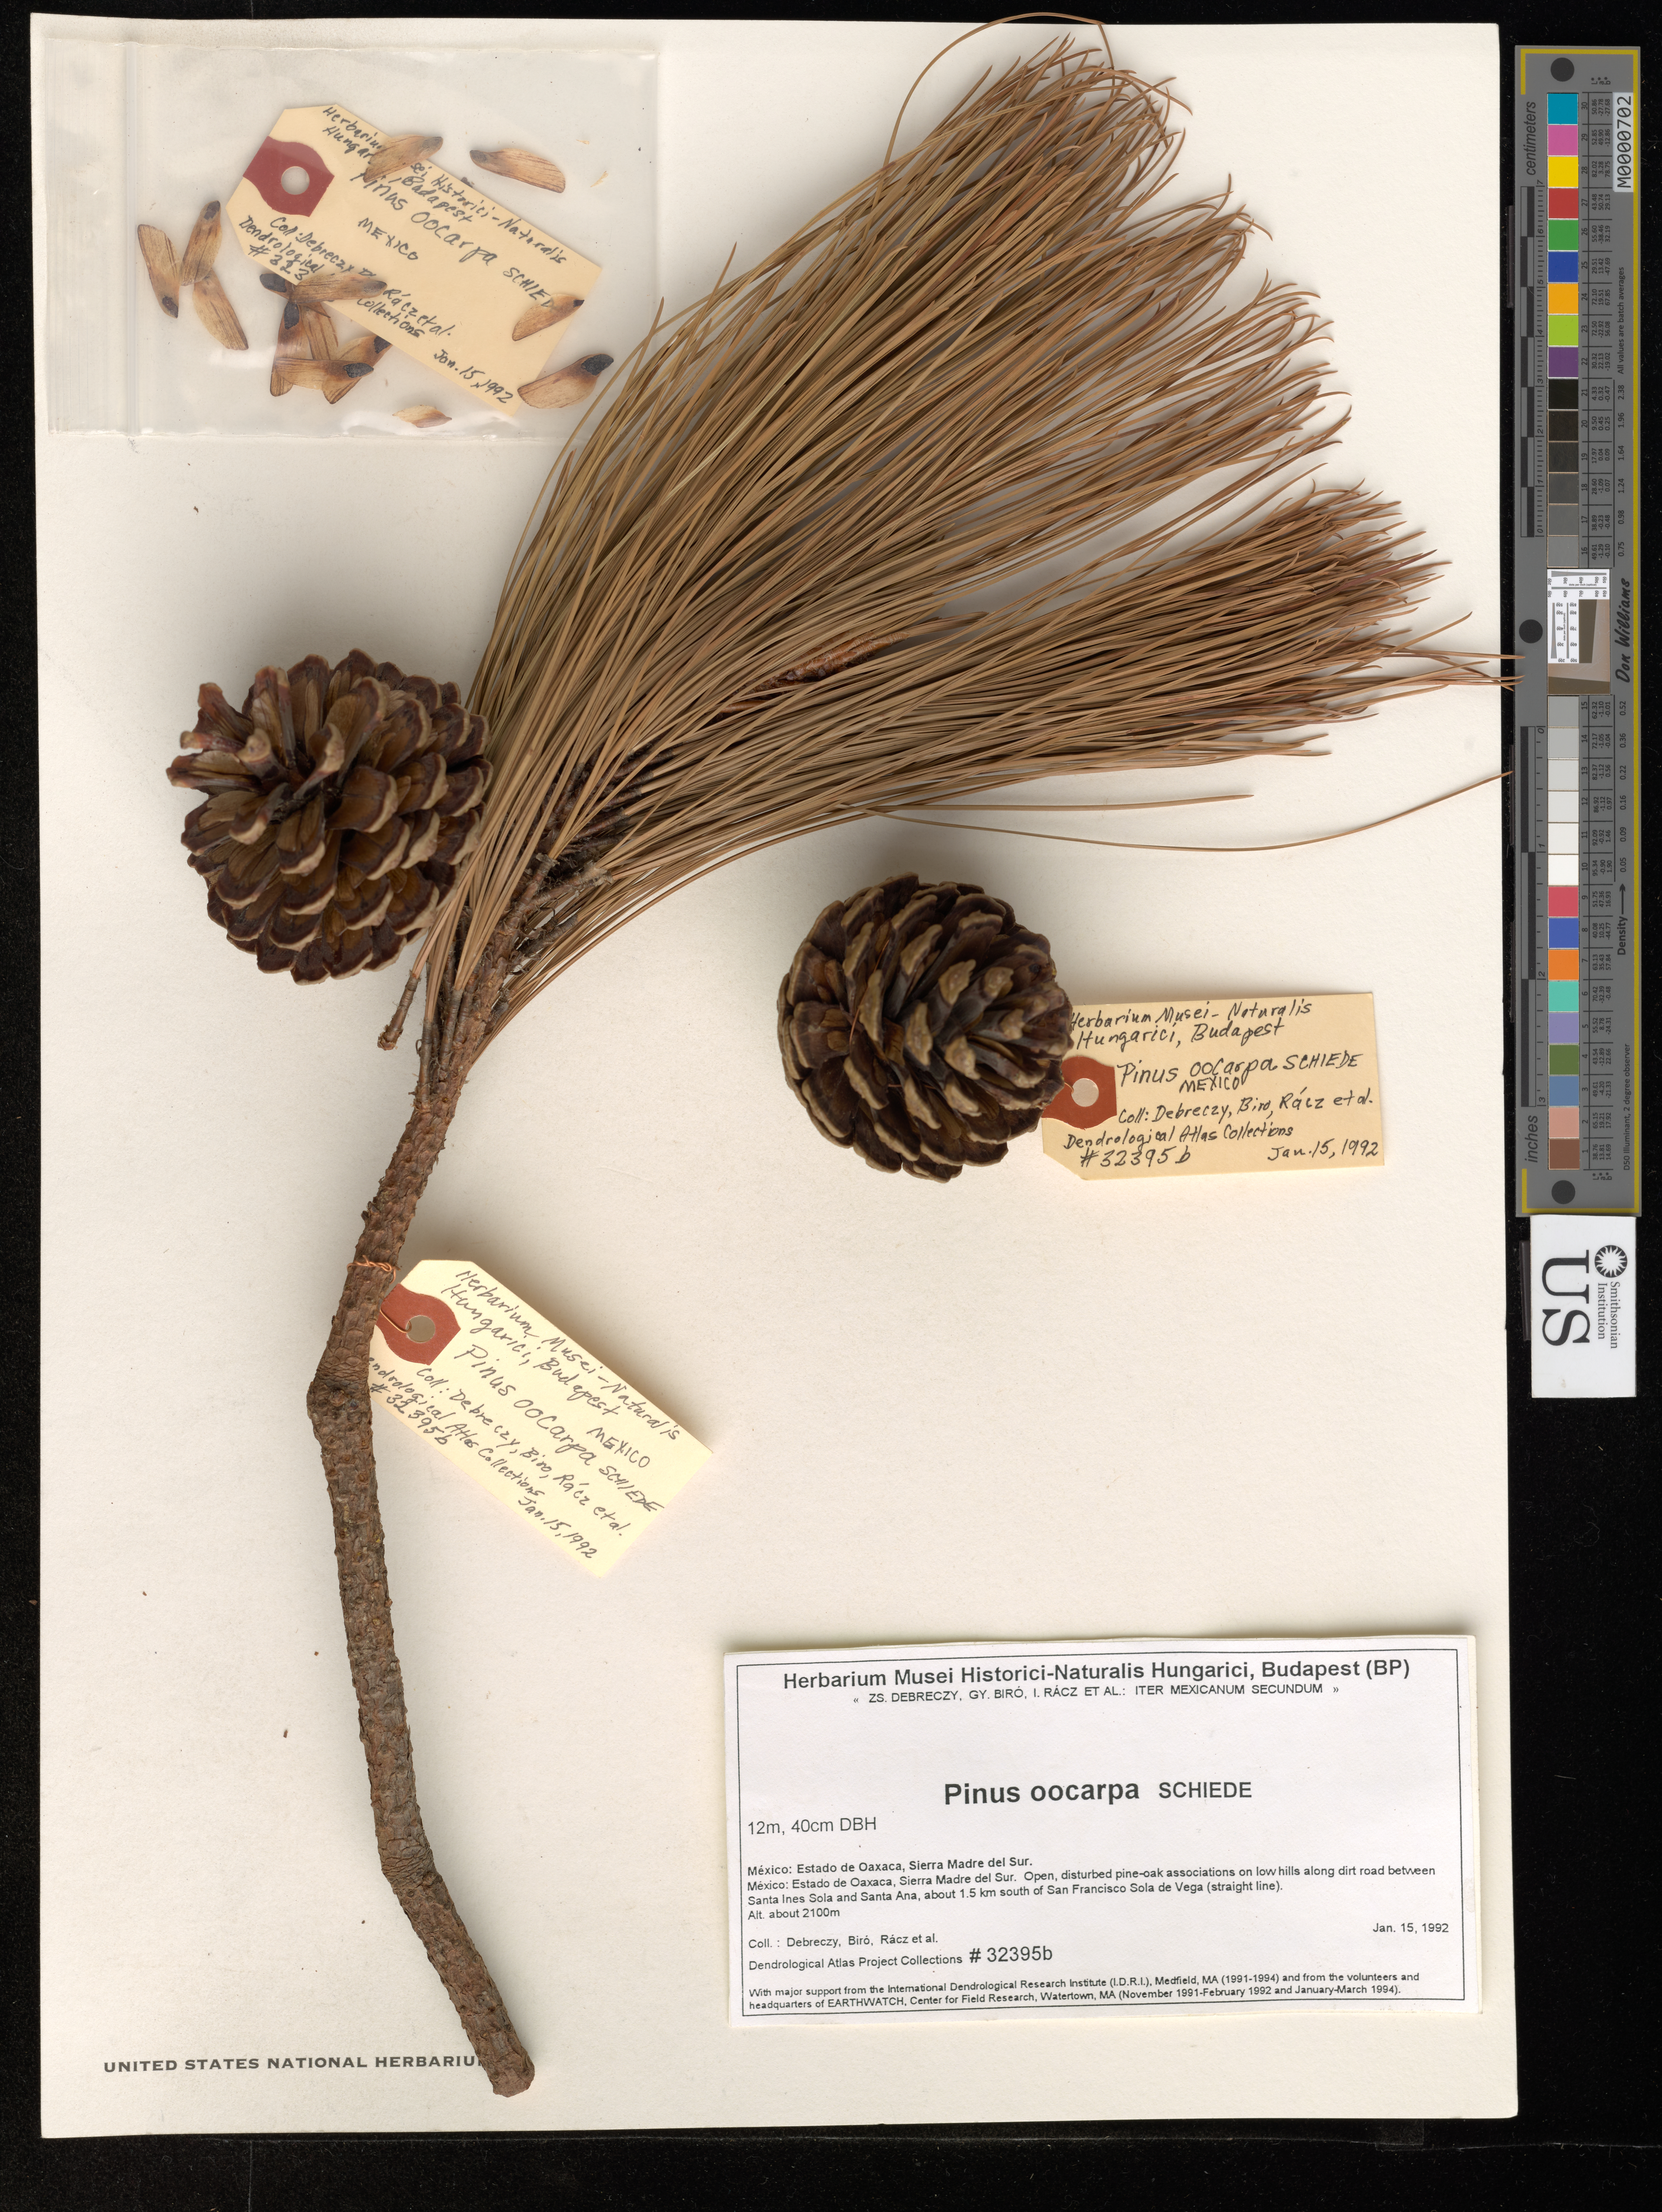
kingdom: Plantae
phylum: Tracheophyta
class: Pinopsida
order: Pinales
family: Pinaceae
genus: Pinus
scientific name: Pinus oocarpa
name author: Schiede ex Schltdl.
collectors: Z. Debreczy, G. Biro, I. Rácz & et al.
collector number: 32395 b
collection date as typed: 15 Jan 1992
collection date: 1992-01-15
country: Mexico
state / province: Oaxaca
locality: Sierra Madre del Sur on low hills along dirt road between Santa Ines Sola and Santa Ana, about 1.5 km. south of San Francisco Sola de Vega (straight line).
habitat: Open, disturbed pine-oak association on low hills along dirt road.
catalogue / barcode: US 3405516